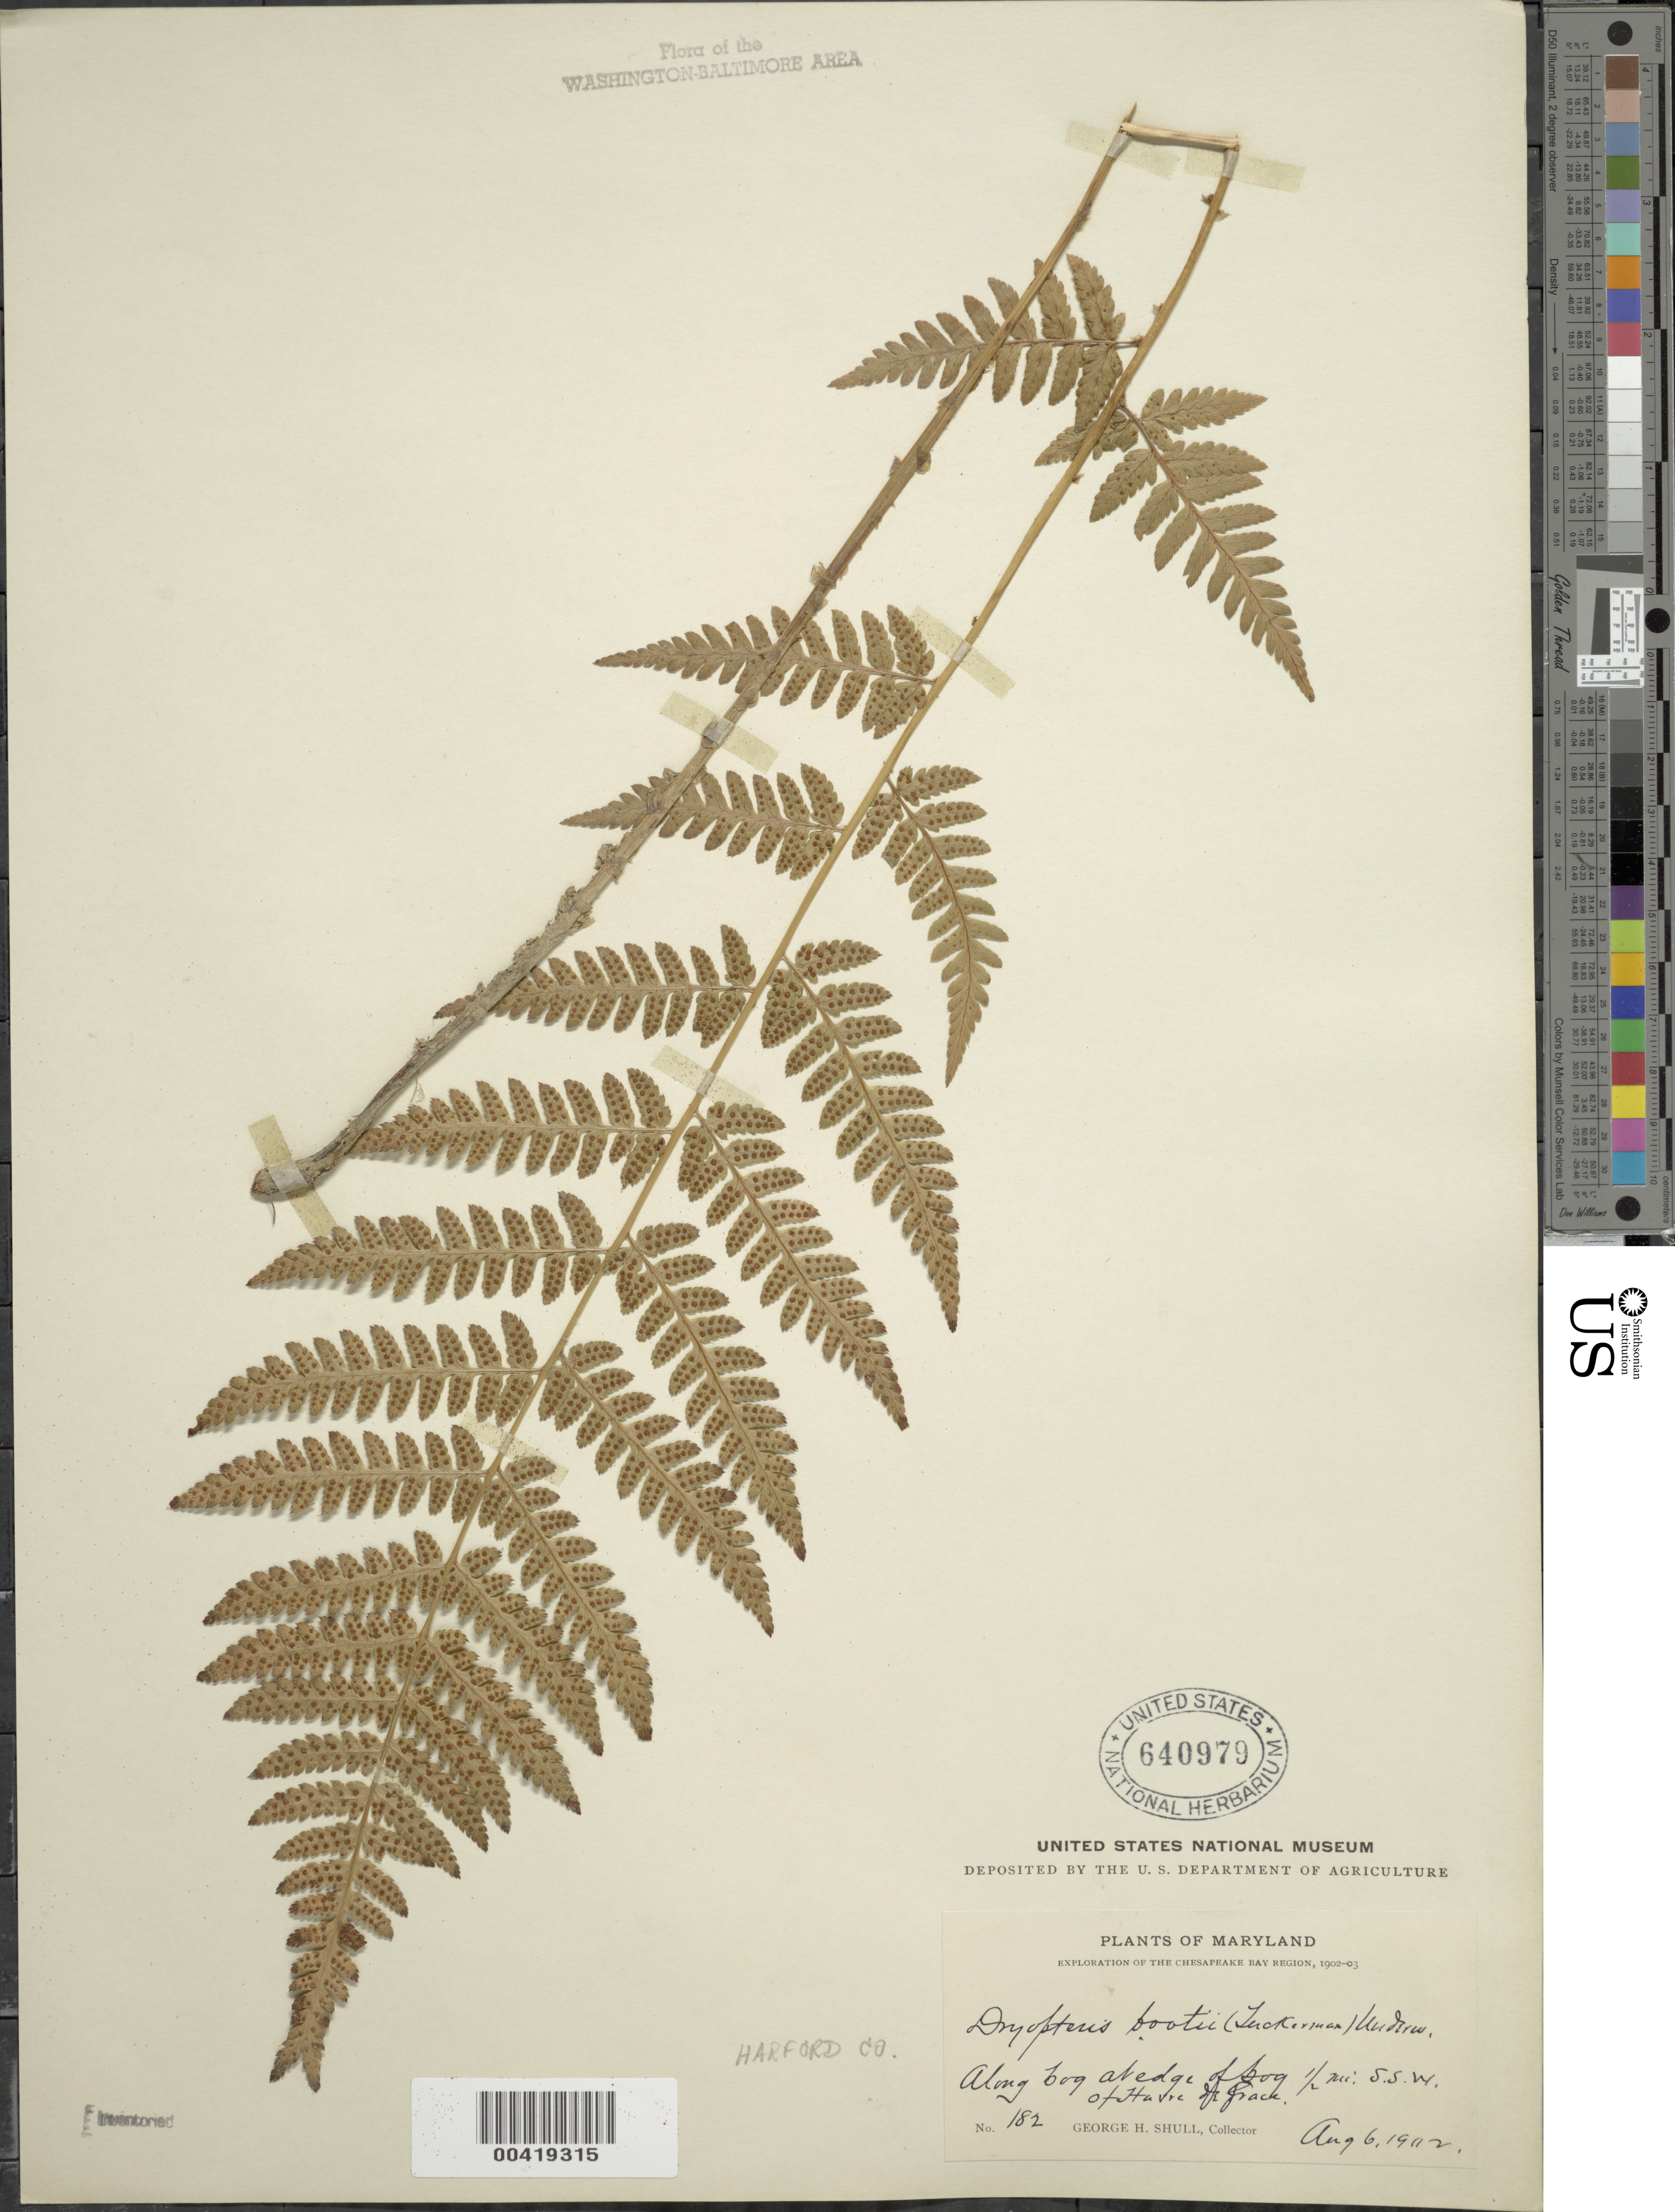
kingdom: Plantae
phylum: Tracheophyta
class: Polypodiopsida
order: Polypodiales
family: Dryopteridaceae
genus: Dryopteris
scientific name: Dryopteris x boottii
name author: Underw.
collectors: G. H. Shull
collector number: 182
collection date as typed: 06 Aug 1912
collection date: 1912-08-06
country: United States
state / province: Maryland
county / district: Harford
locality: SSW of Havre De Grace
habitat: Edge of bog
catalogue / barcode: US 640979